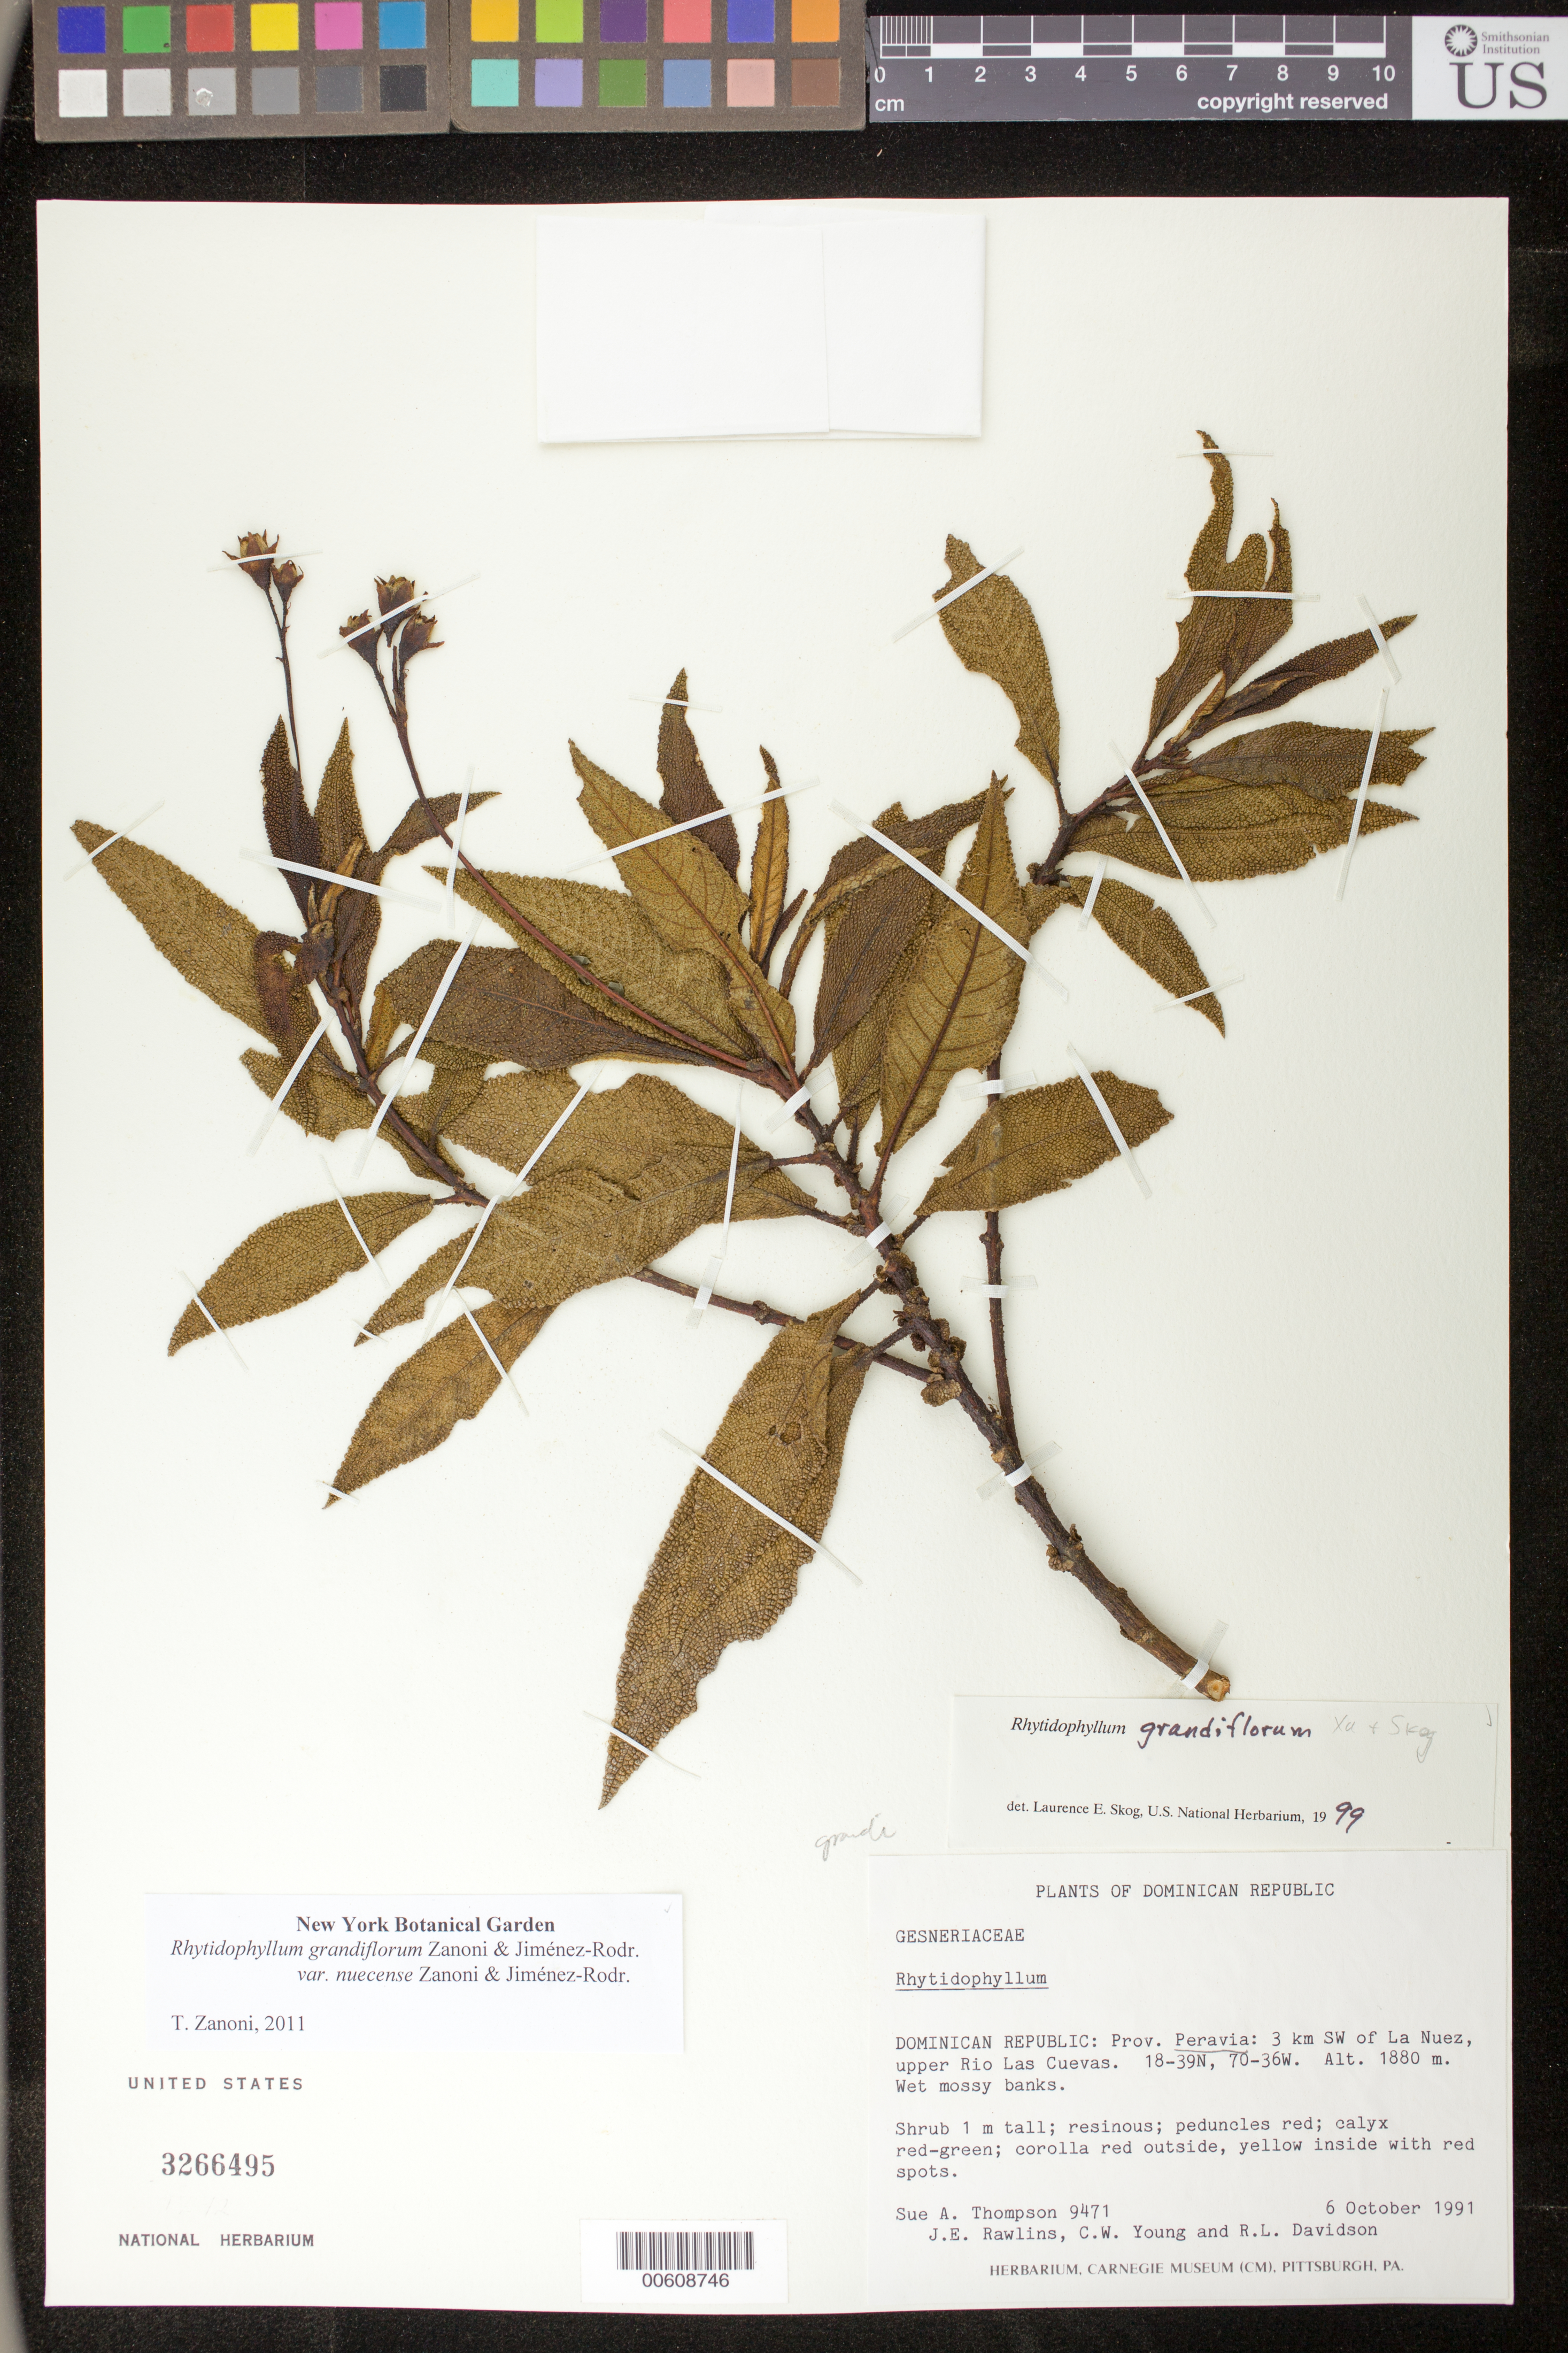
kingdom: Plantae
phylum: Tracheophyta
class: Magnoliopsida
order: Lamiales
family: Gesneriaceae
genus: Rhytidophyllum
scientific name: Rhytidophyllum grandiflorum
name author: Xu & L.E. Skog ex Zanoni & Jiménez Rodr.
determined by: Skog, Laurence E.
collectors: S. A. Thompson, J. Rawlins, C. Young & R. Davidson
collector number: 9471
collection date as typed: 06 Oct 1991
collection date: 1991-10-06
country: Dominican Republic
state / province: Peravia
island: Hispaniola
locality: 3 km SW of La Nuez, upper Rio Las cuevas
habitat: Wet mossy banks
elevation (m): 1880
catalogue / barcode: US 3266495